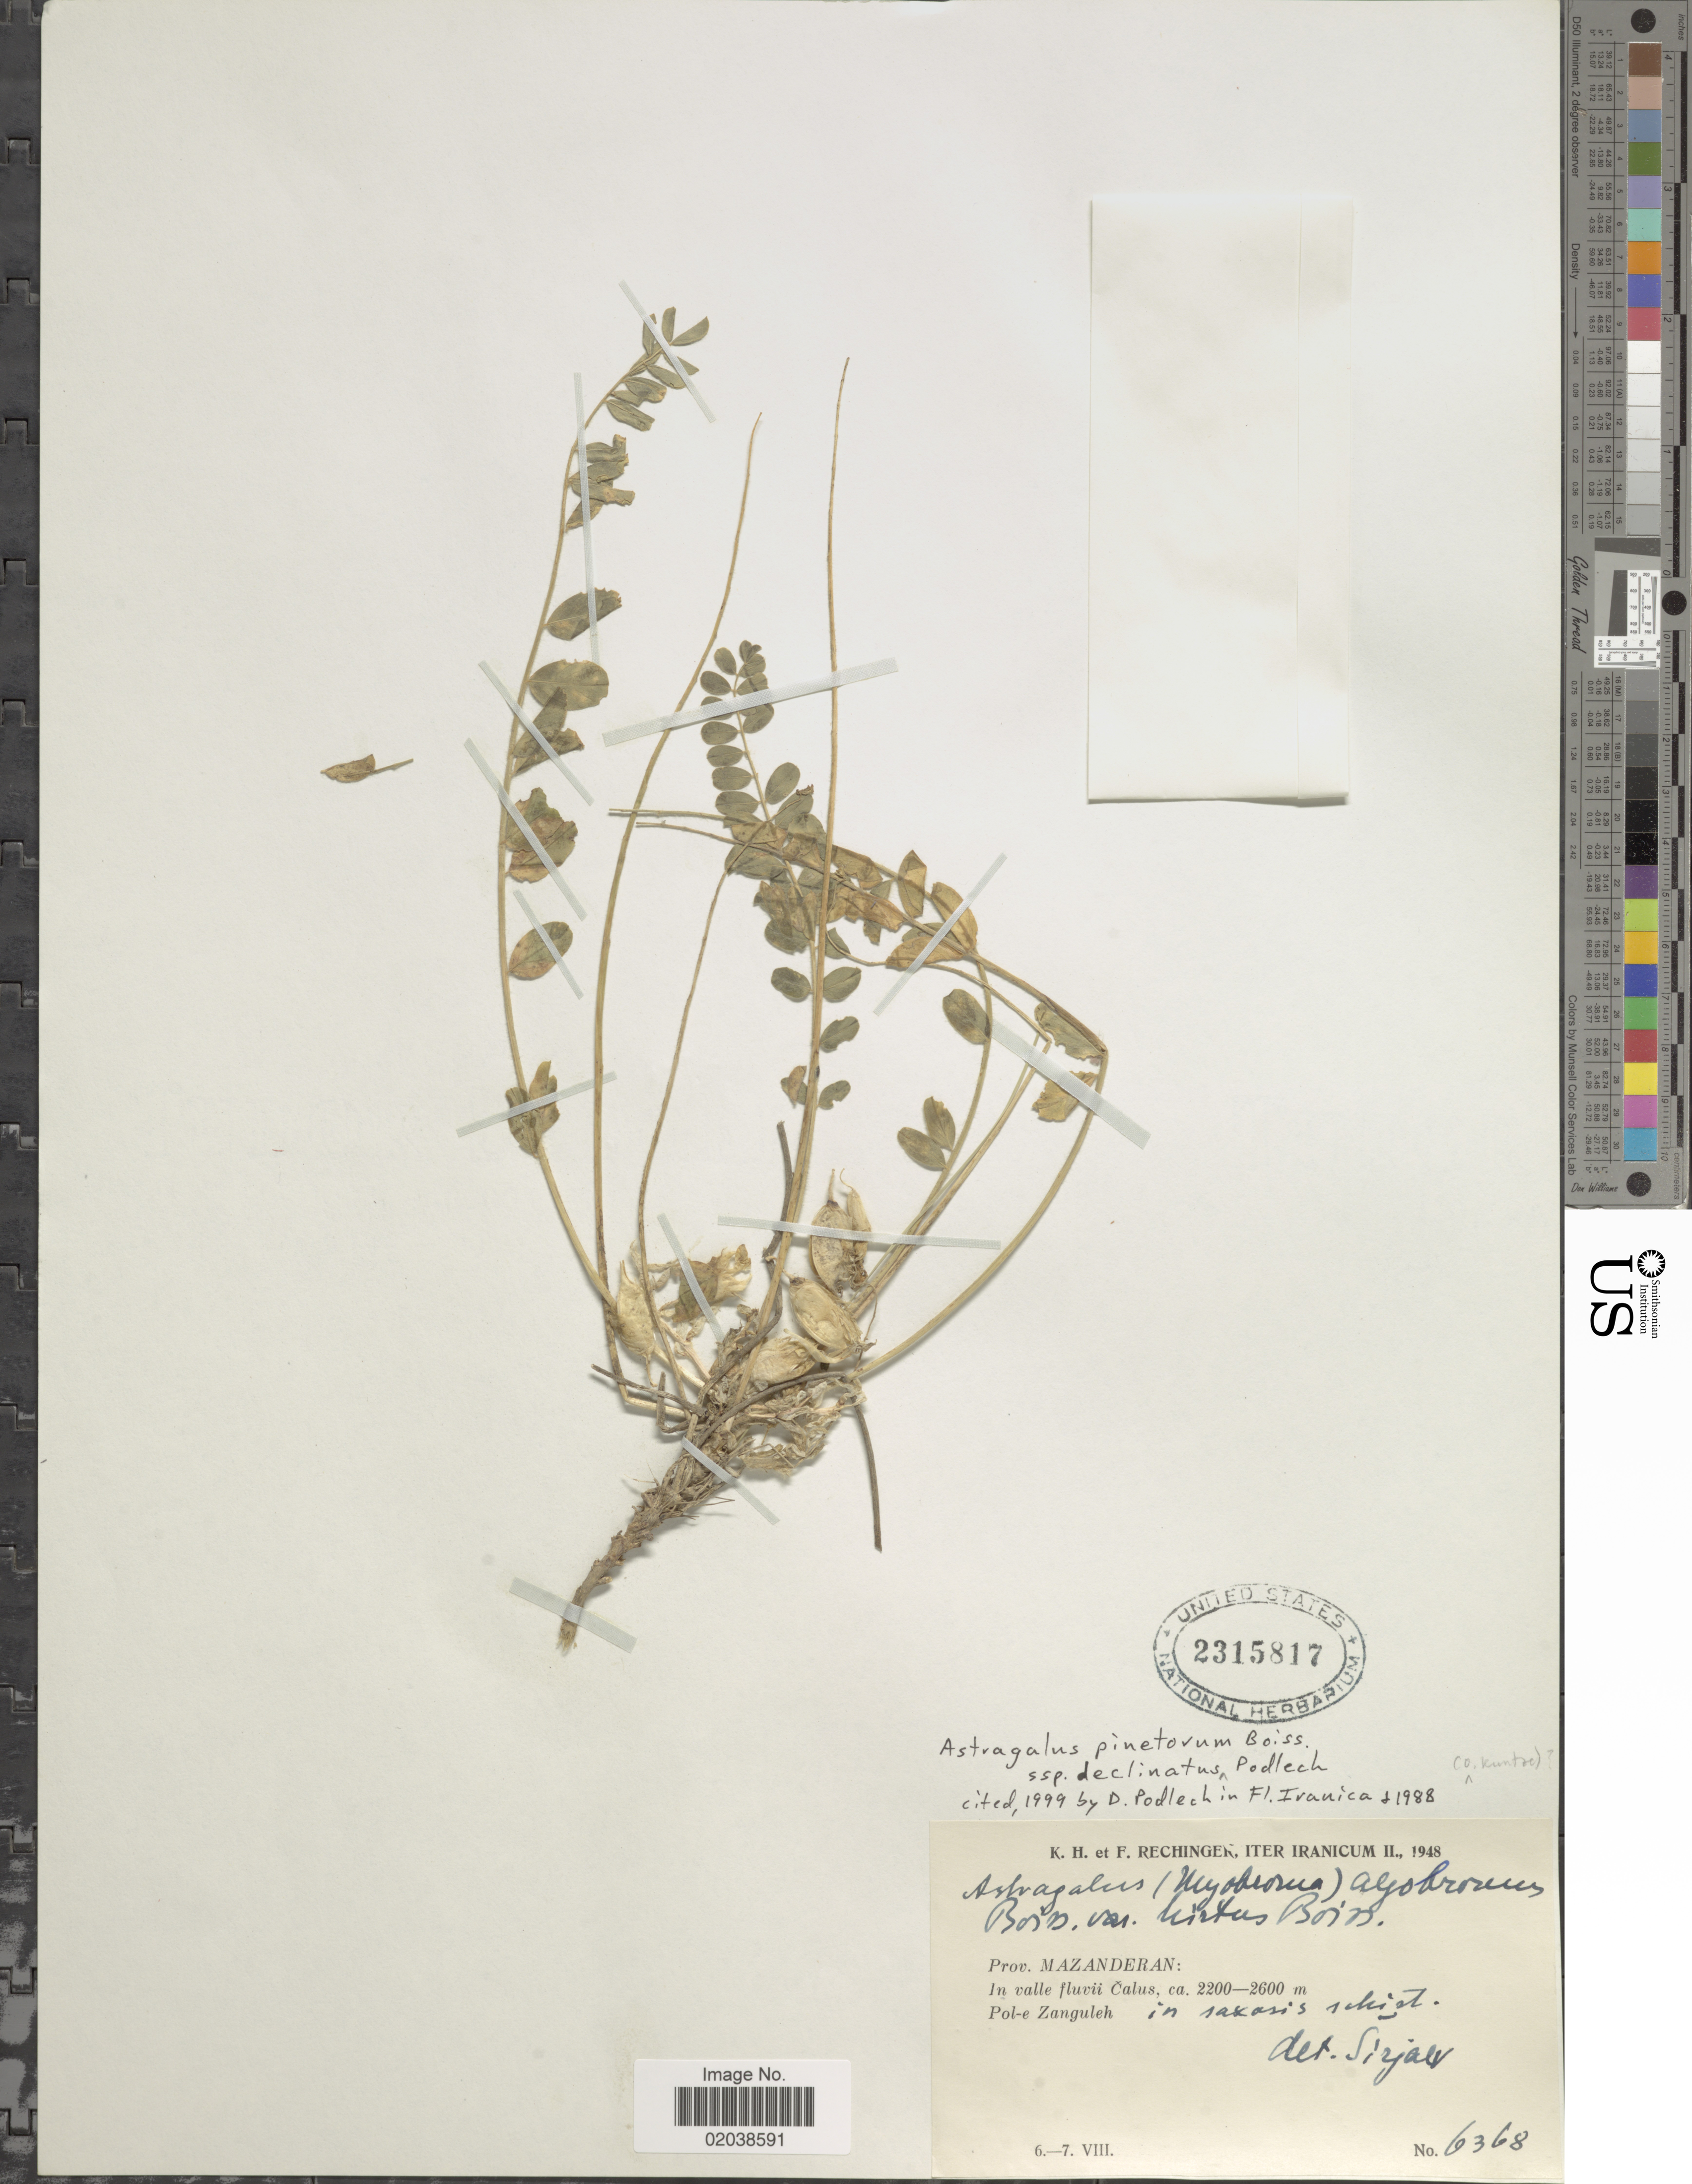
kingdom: Plantae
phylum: Tracheophyta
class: Magnoliopsida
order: Fabales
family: Fabaceae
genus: Astragalus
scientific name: Astragalus pinetorum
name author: Boiss.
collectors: K. H. Rechinger & F. Rechinger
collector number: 6368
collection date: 1948-08-06/1948-08-07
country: Iran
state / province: Mazandaran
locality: Prov. Mazanderan: In valle fluvii Calus. Pol-e Zanguleh in sakosis schist [interpreted]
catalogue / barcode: US 2315817